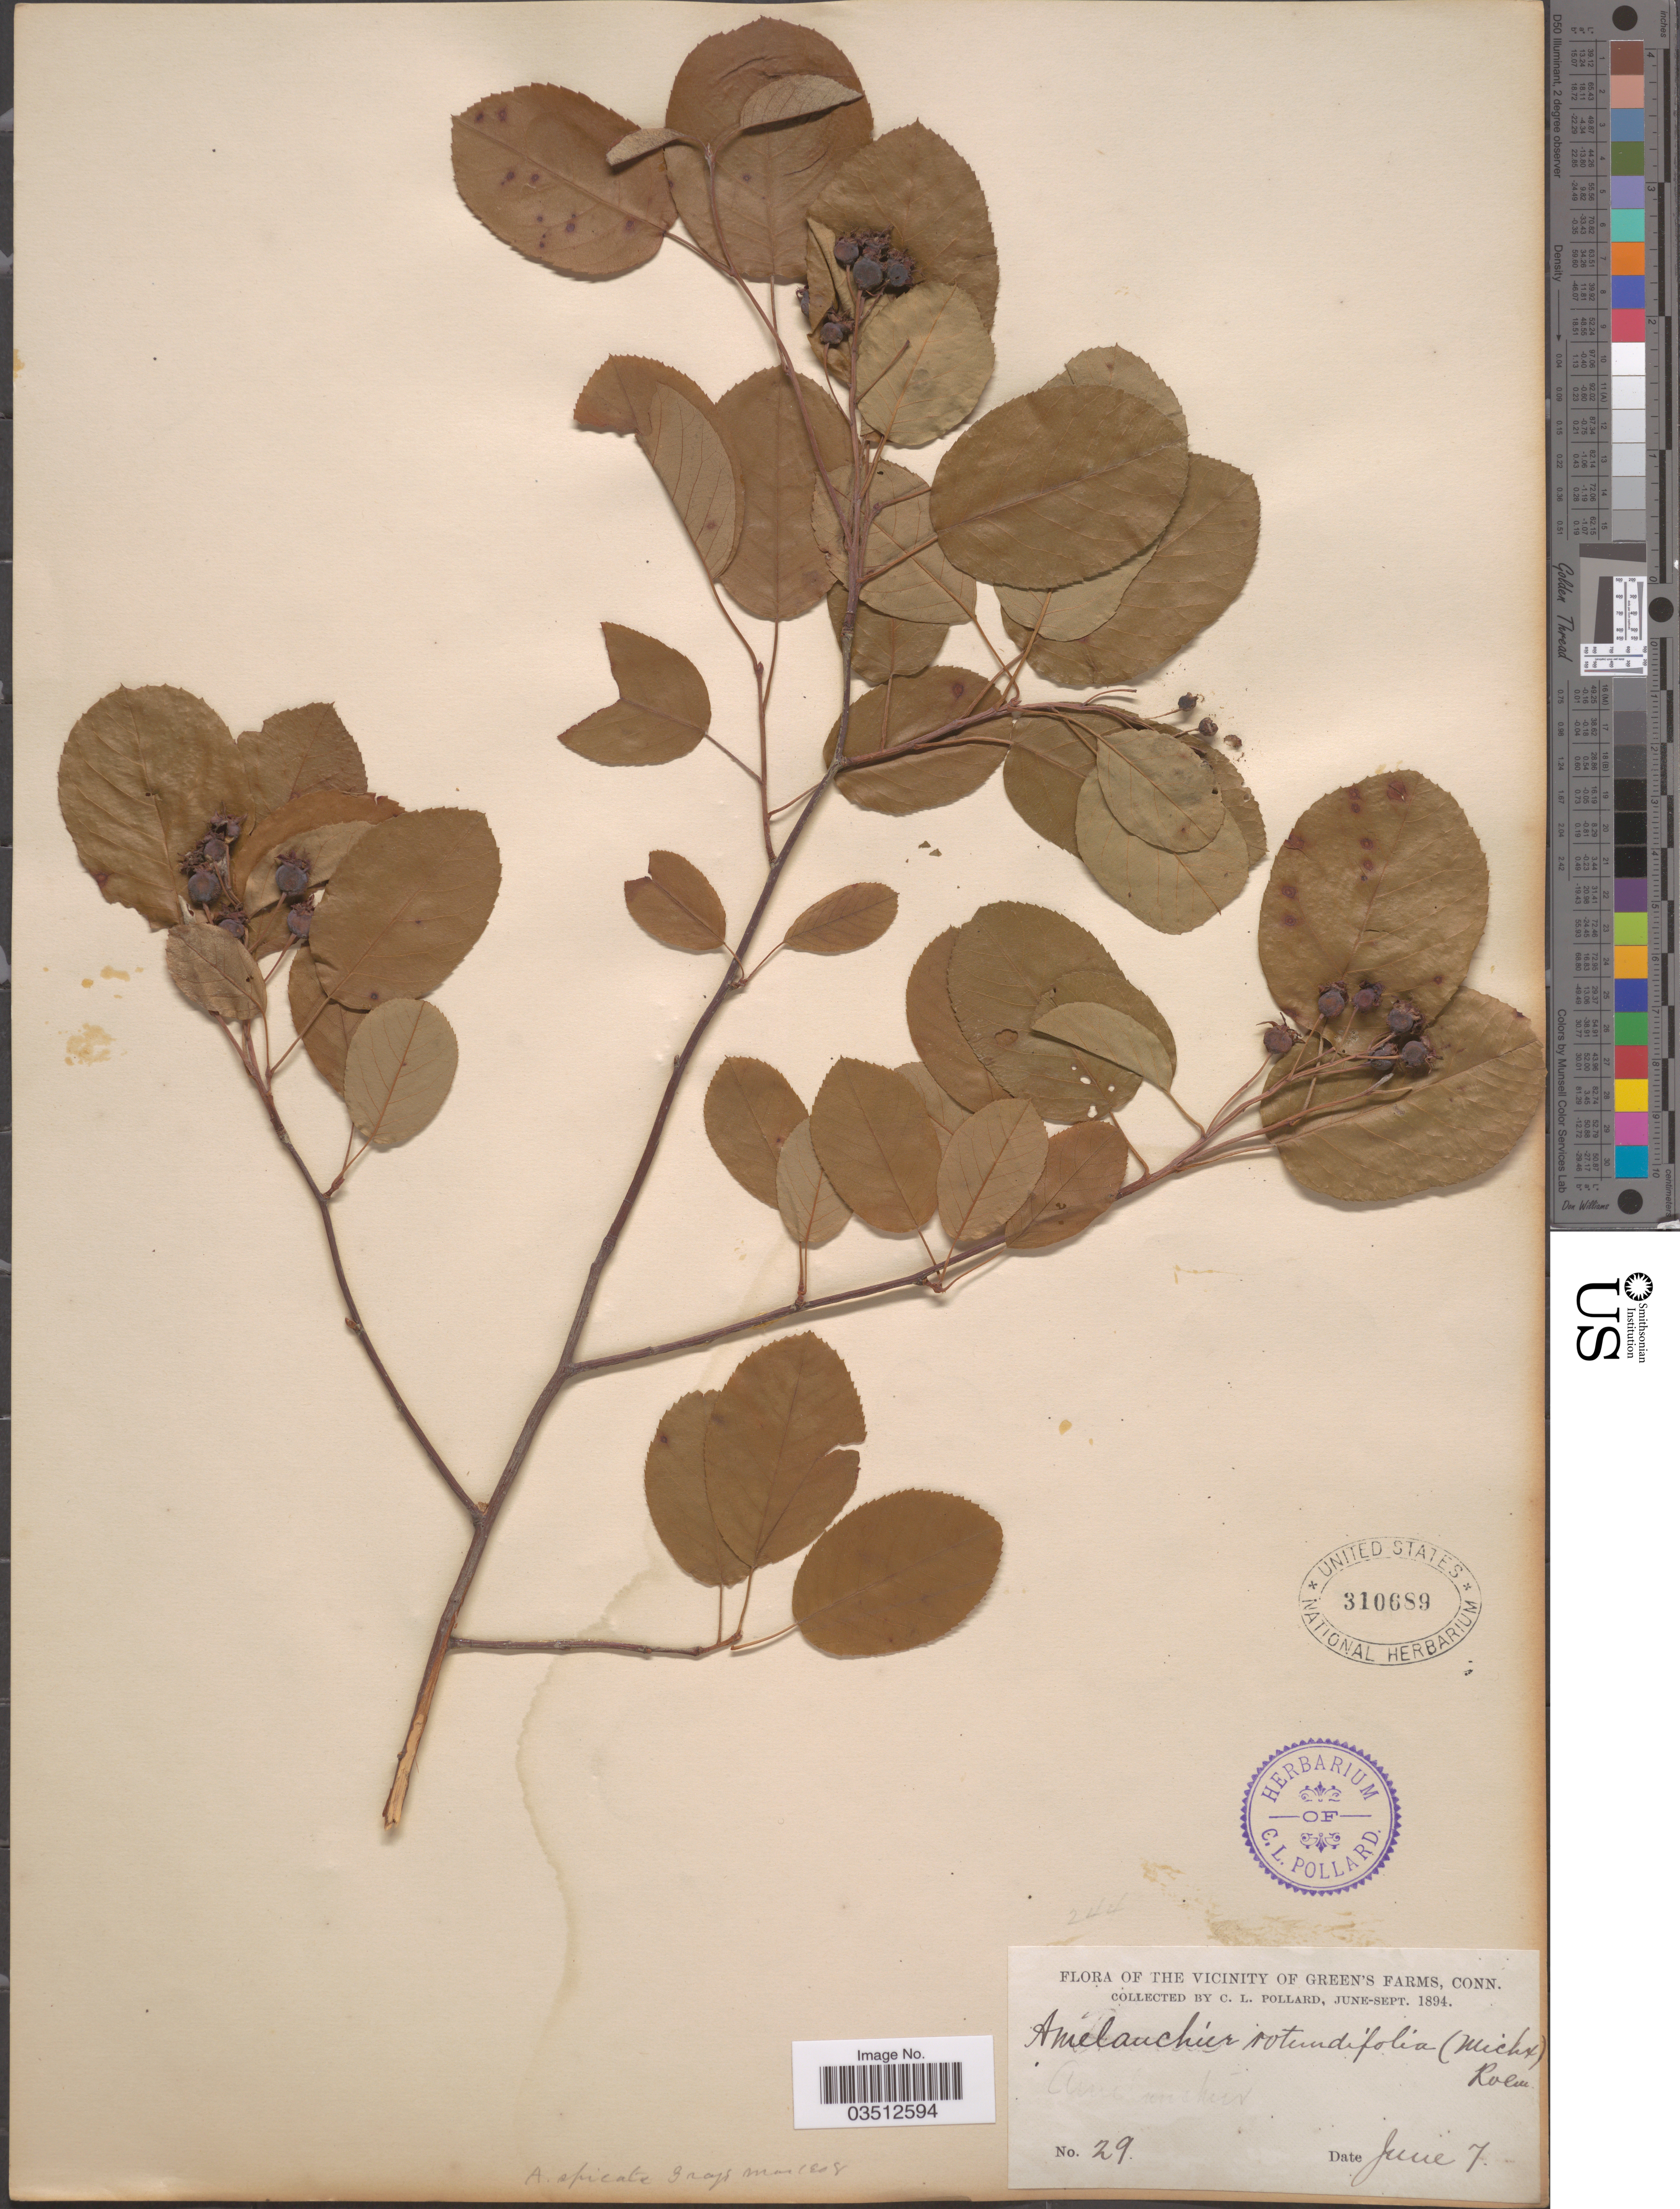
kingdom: Plantae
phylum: Tracheophyta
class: Magnoliopsida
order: Rosales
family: Rosaceae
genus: Amelanchier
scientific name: Amelanchier sanguinea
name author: (Pursh) DC.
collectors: C. L. Pollard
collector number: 29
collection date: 1894-06-07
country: United States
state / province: Connecticut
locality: The Vicinity of Green's Farms.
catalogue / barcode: US 310689